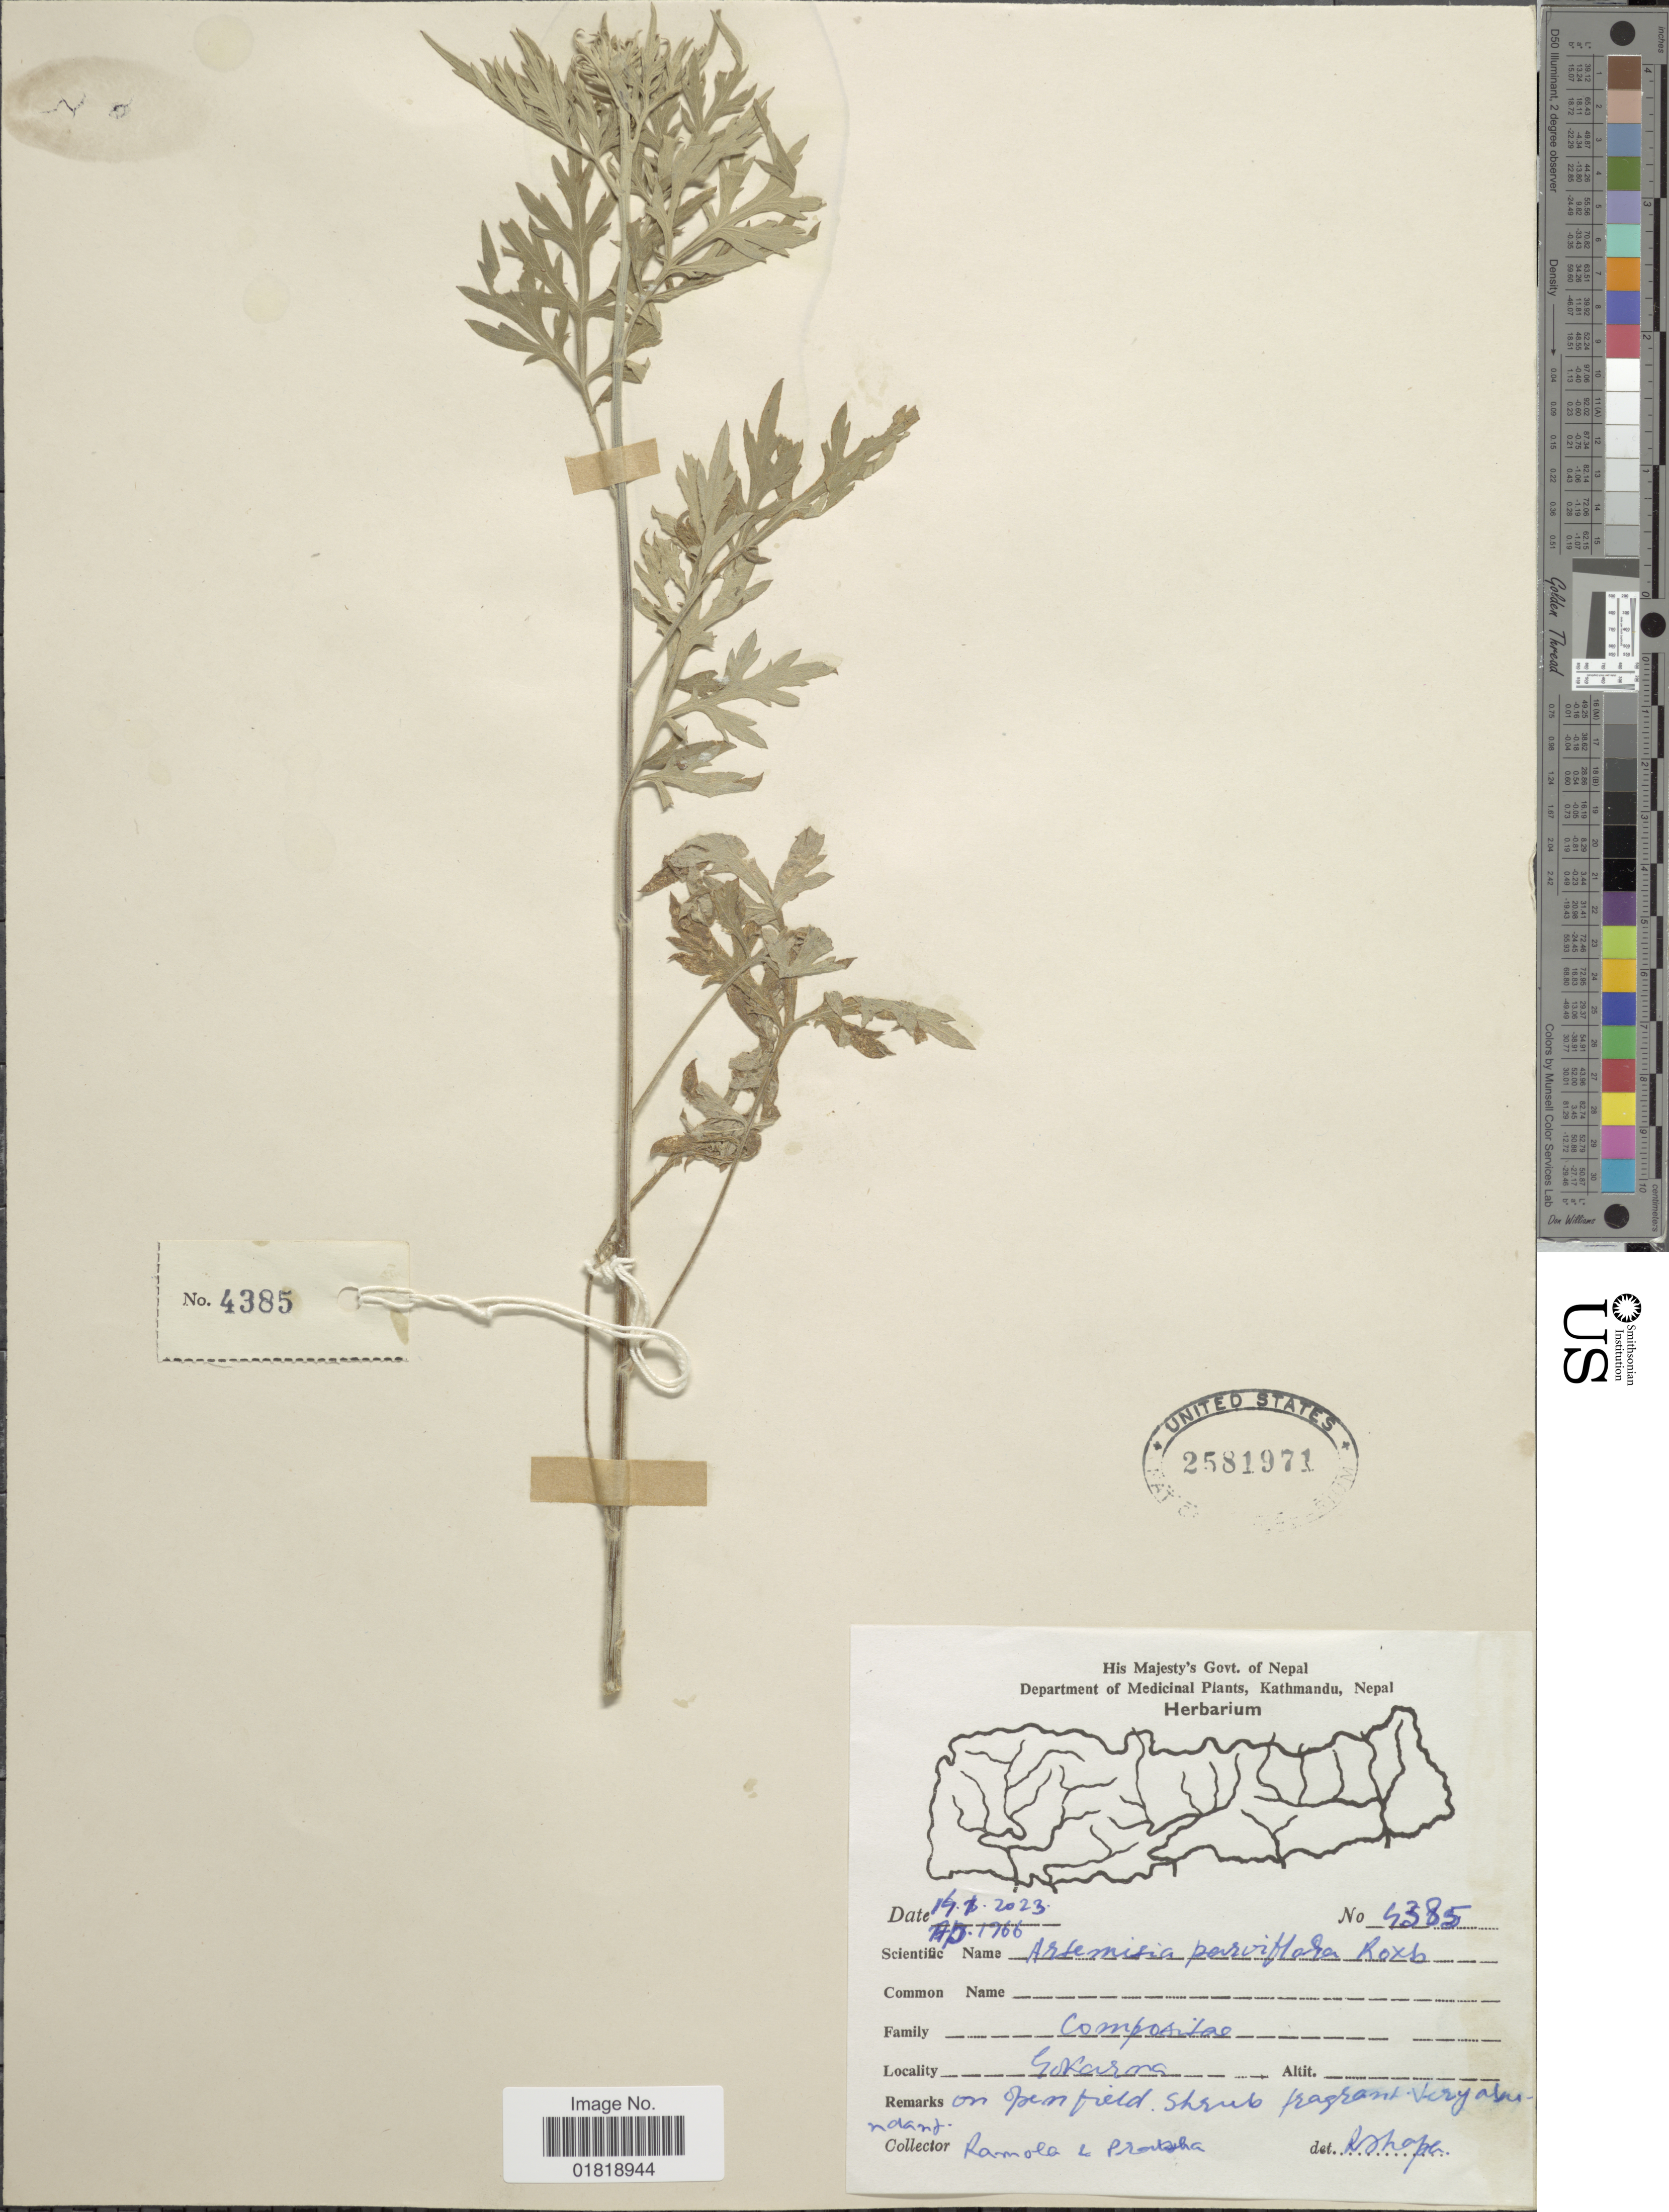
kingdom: Plantae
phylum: Tracheophyta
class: Magnoliopsida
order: Asterales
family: Asteraceae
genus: Artemisia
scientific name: Artemisia parviflora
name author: Roxb.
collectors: R. Thapa & P. Pradhan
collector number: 4385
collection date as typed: Transcribed d/m/y: 14/1/20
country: Nepal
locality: Gokarna, on open field shrub fragrant very abundant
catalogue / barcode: US 2581971